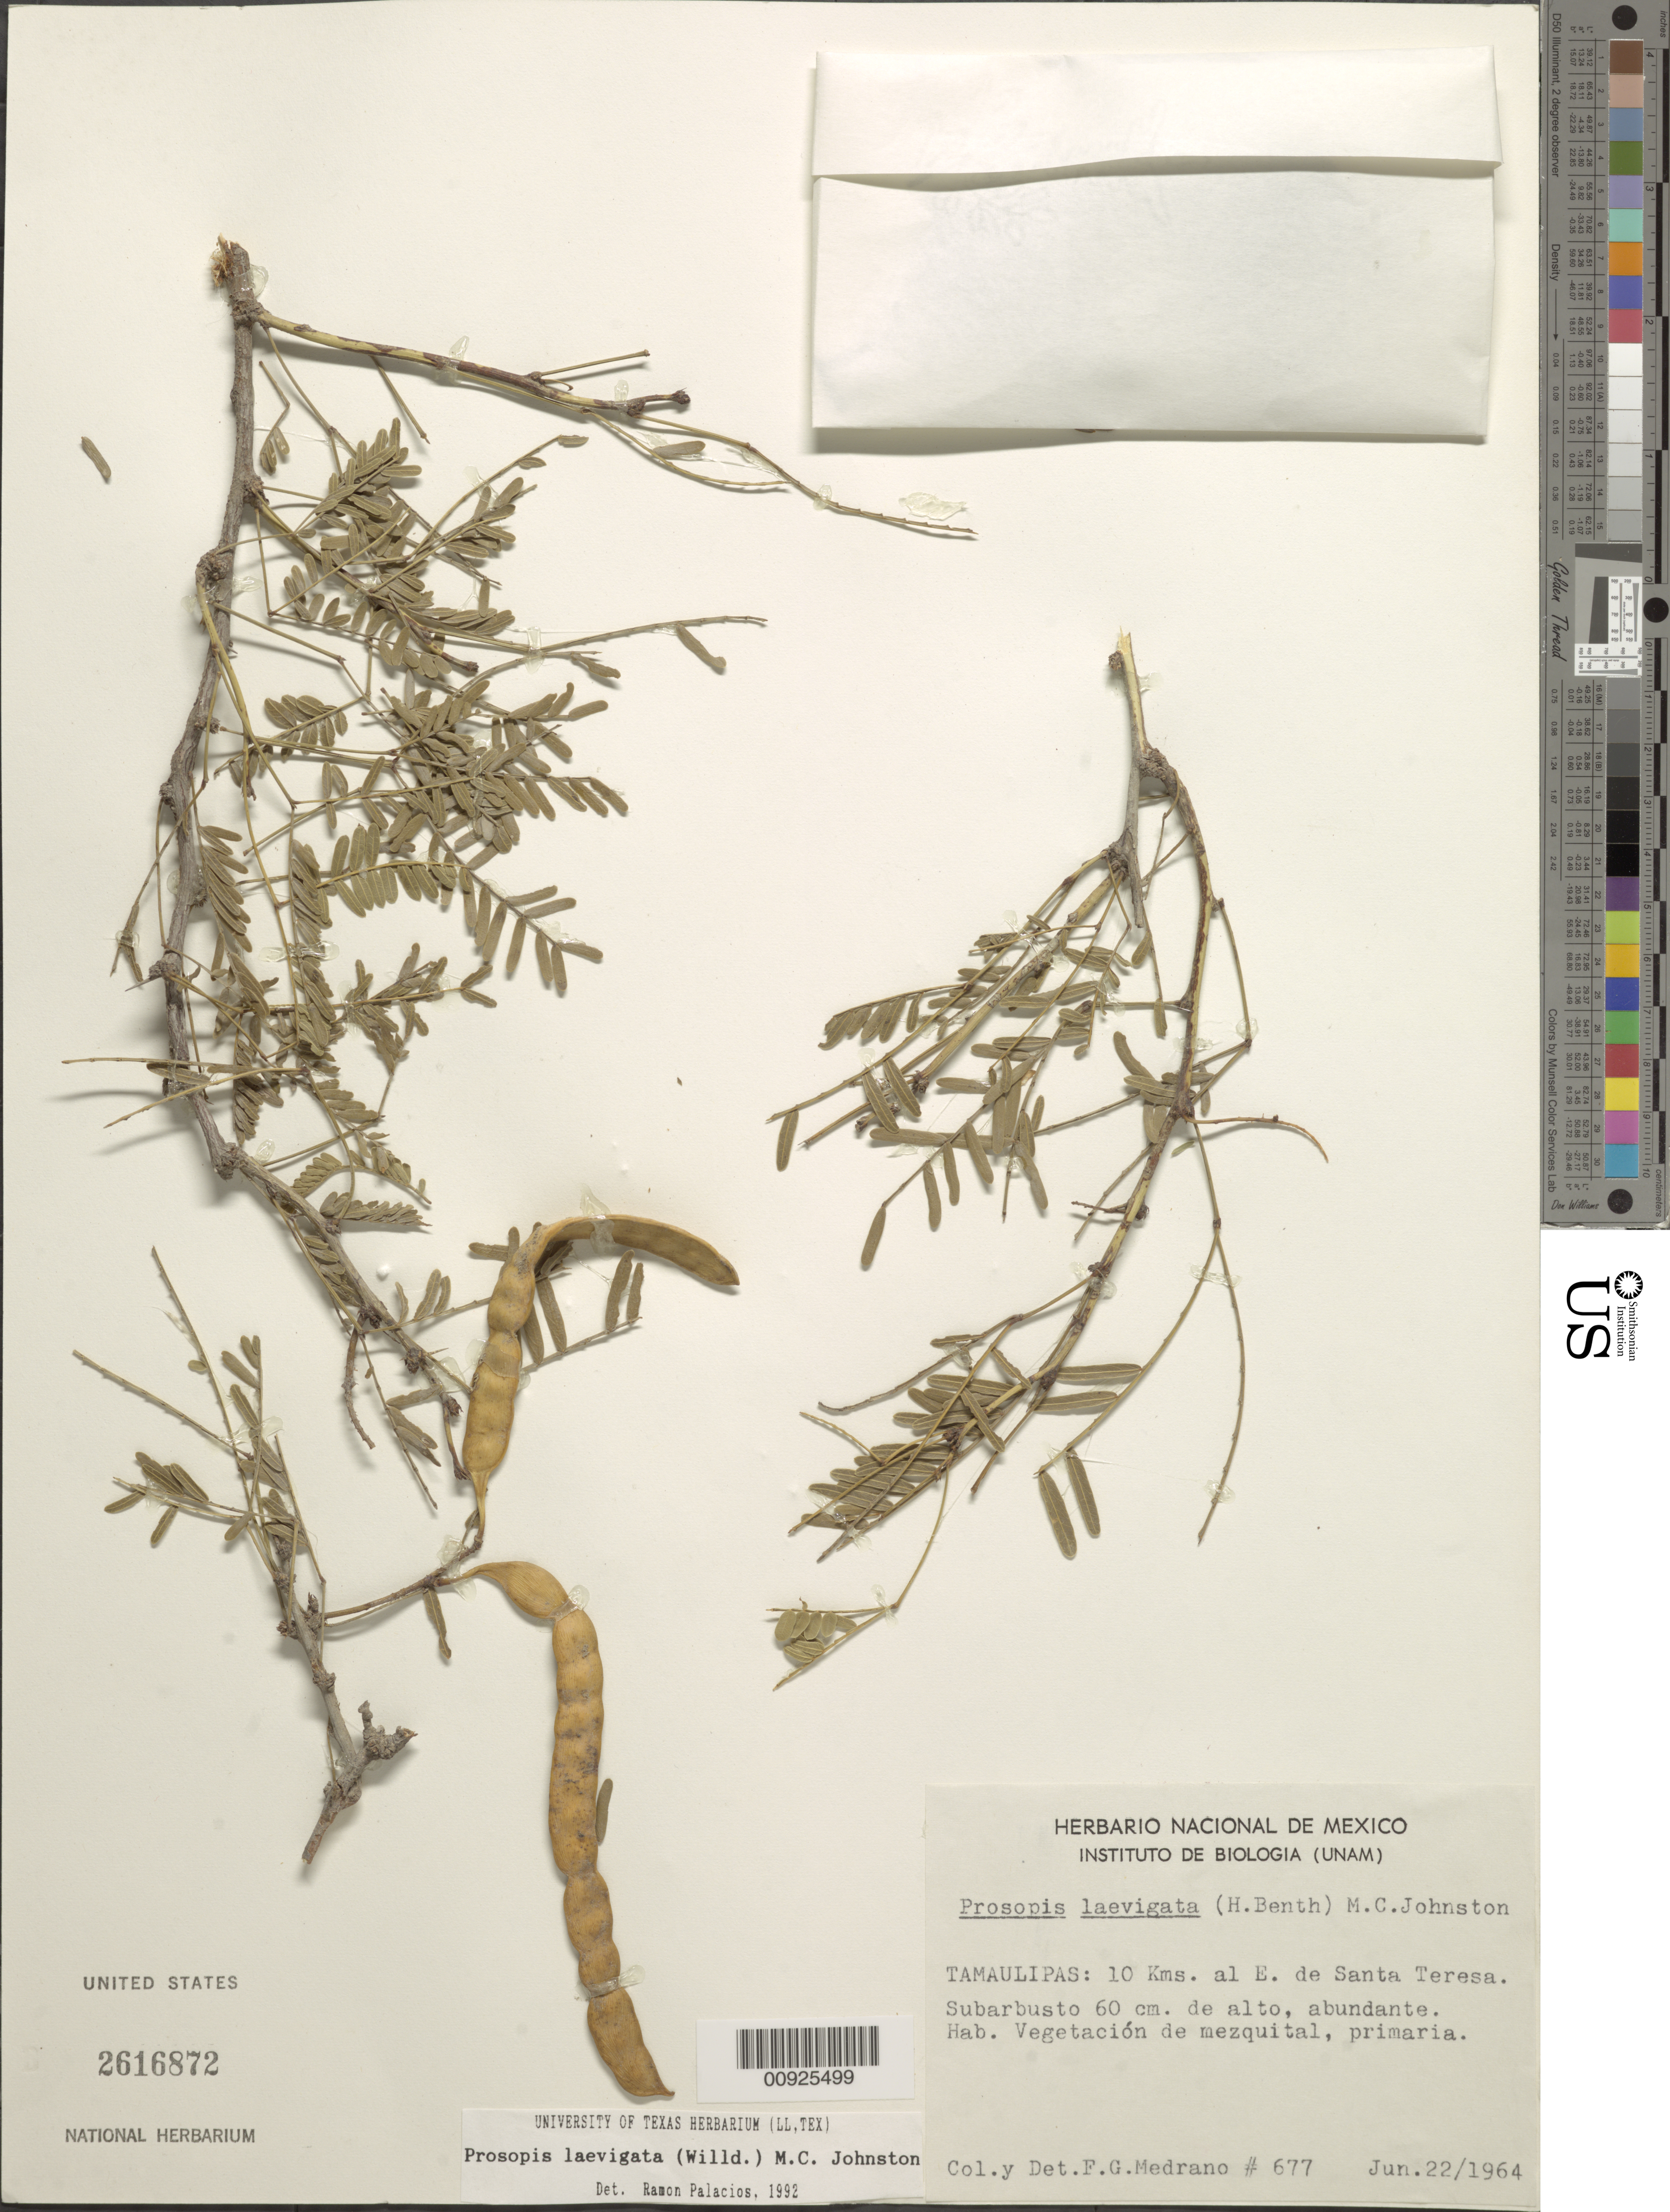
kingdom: Plantae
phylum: Tracheophyta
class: Magnoliopsida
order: Fabales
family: Fabaceae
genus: Neltuma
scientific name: Neltuma laevigata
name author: (Humb. & Bonpl. ex Willd.) Britton & Rose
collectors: F. Medrano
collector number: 677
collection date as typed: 22 Jun 1964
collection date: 1964-06-22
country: Mexico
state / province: Tamaulipas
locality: Tamaulipas: 10 kms. al E de Santa Teresa.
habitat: Vegetación de mezquital, primaria.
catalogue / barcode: US 2616872